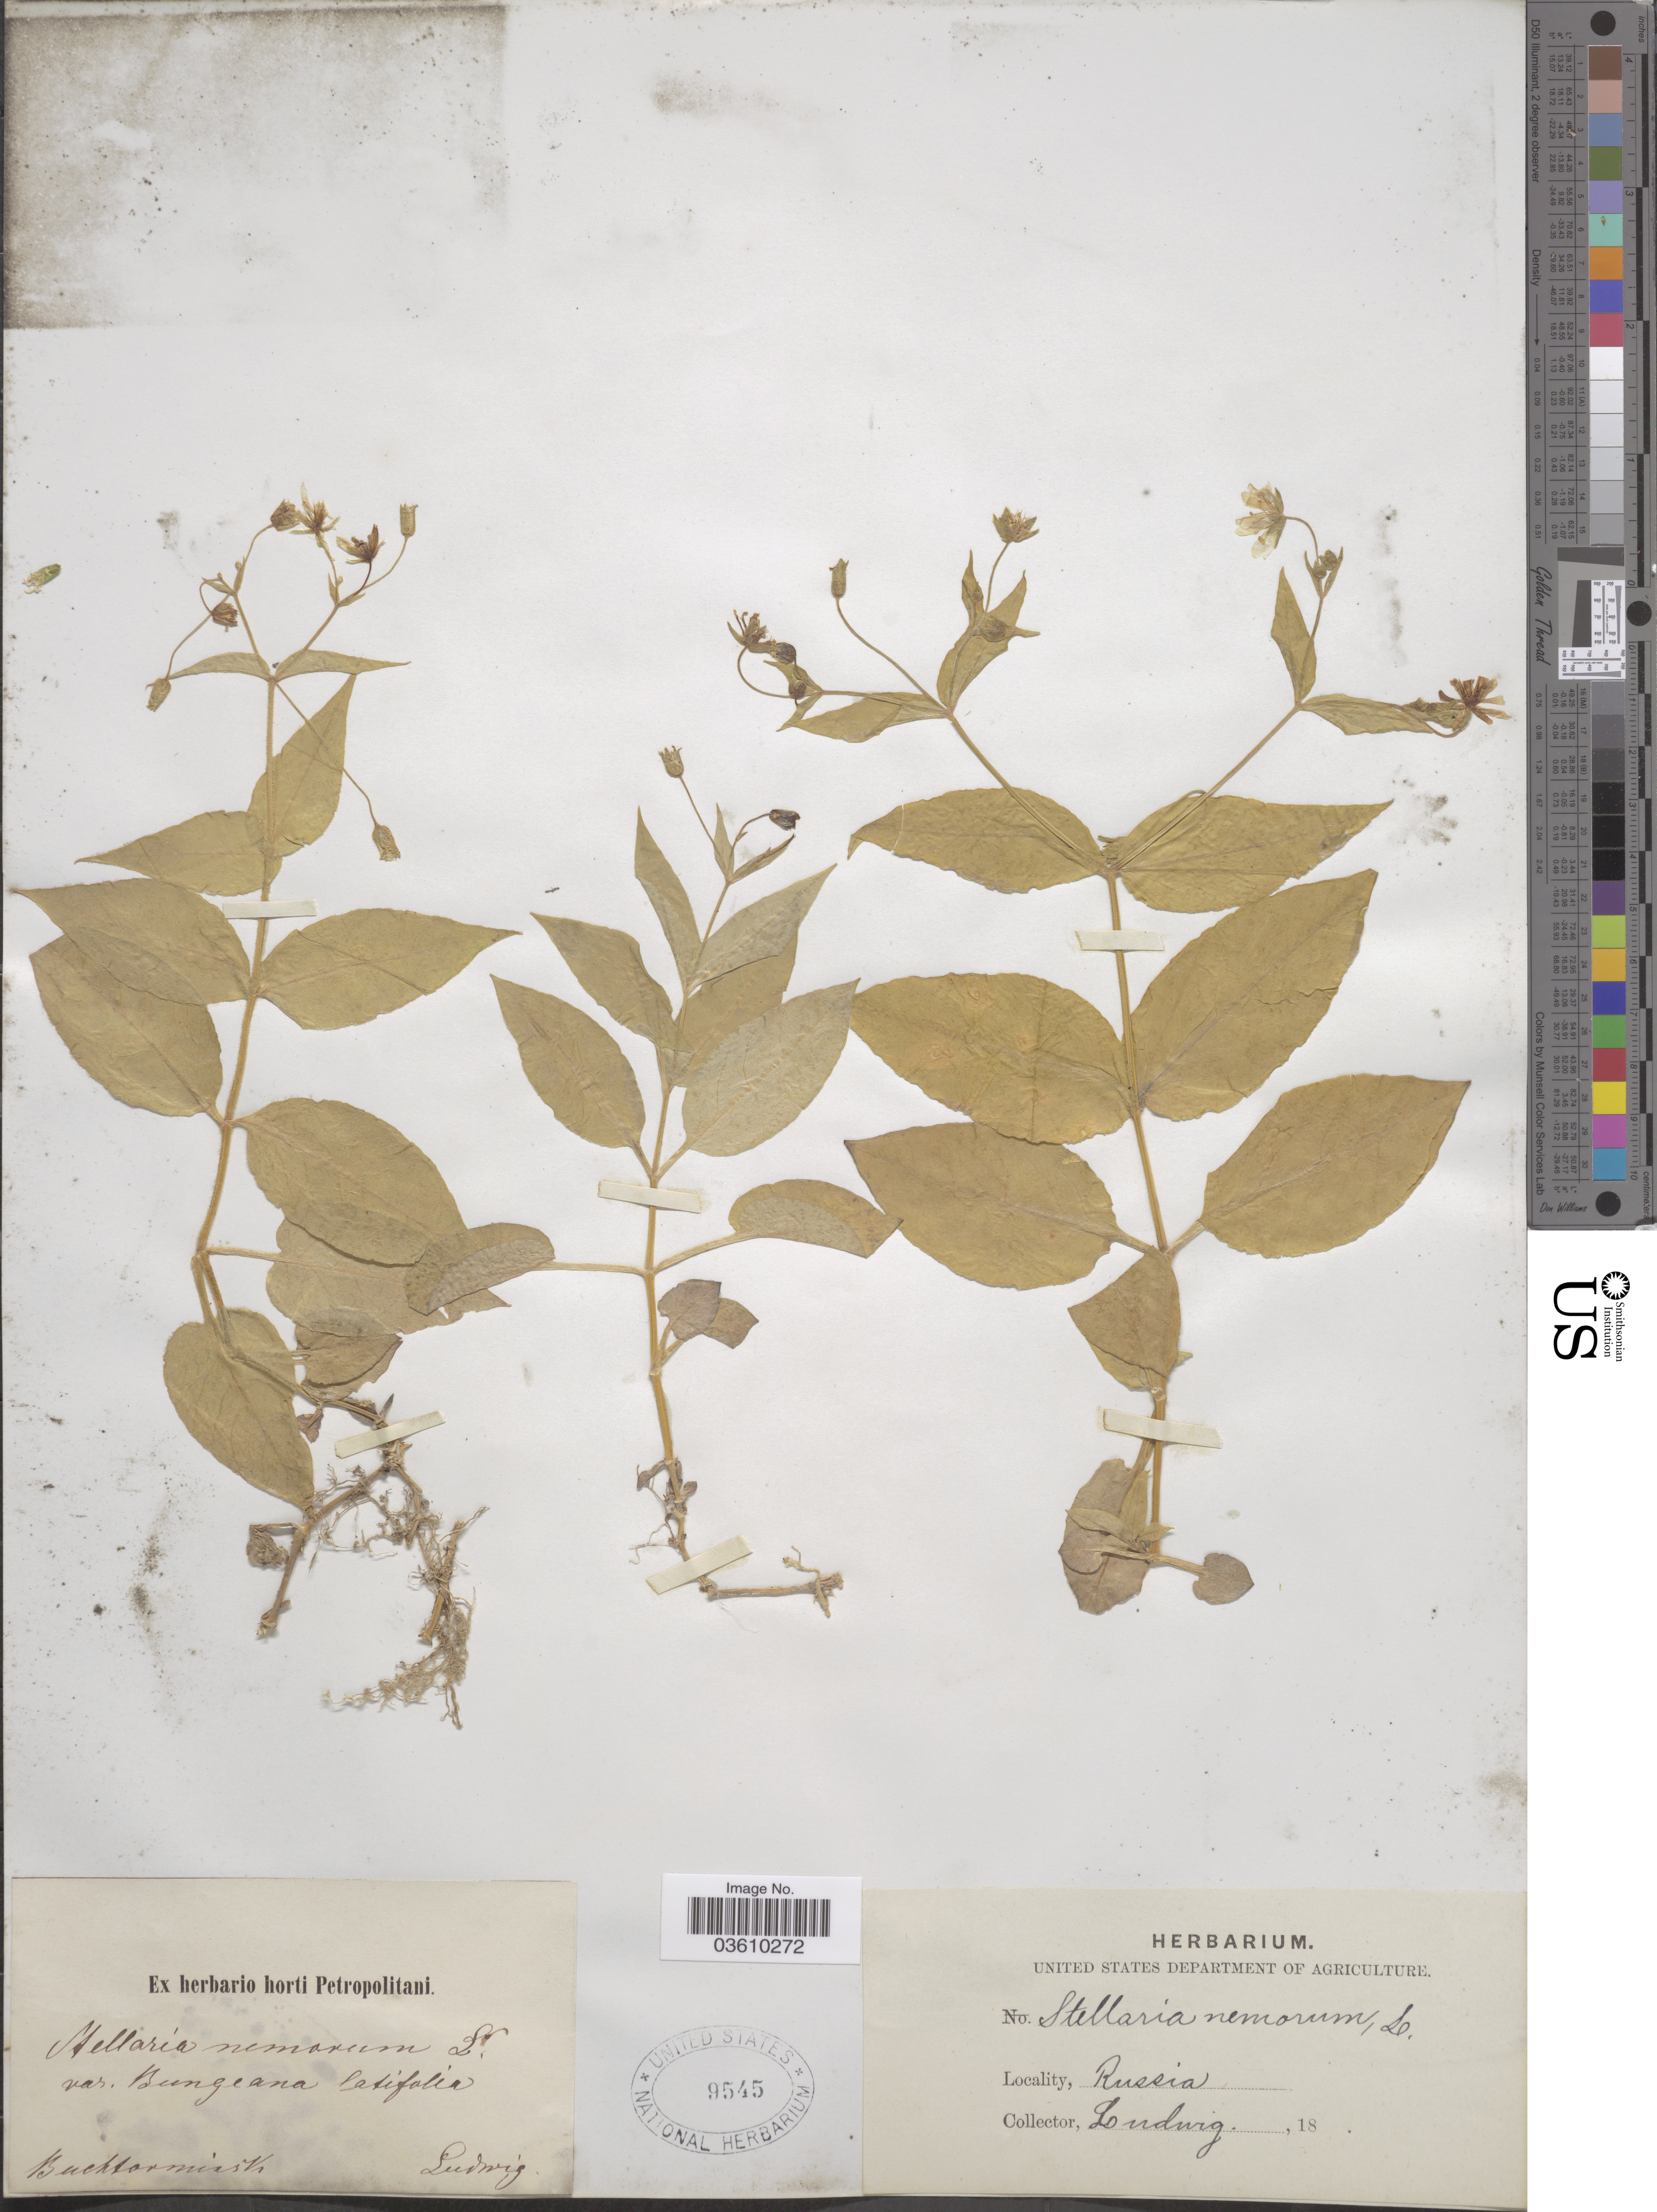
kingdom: Plantae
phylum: Tracheophyta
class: Magnoliopsida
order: Caryophyllales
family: Caryophyllaceae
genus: Stellaria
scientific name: Stellaria nemorum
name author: L.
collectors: Ludwig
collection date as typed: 18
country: Russian Federation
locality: Buchtormisch. Russia.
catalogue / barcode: US 9545